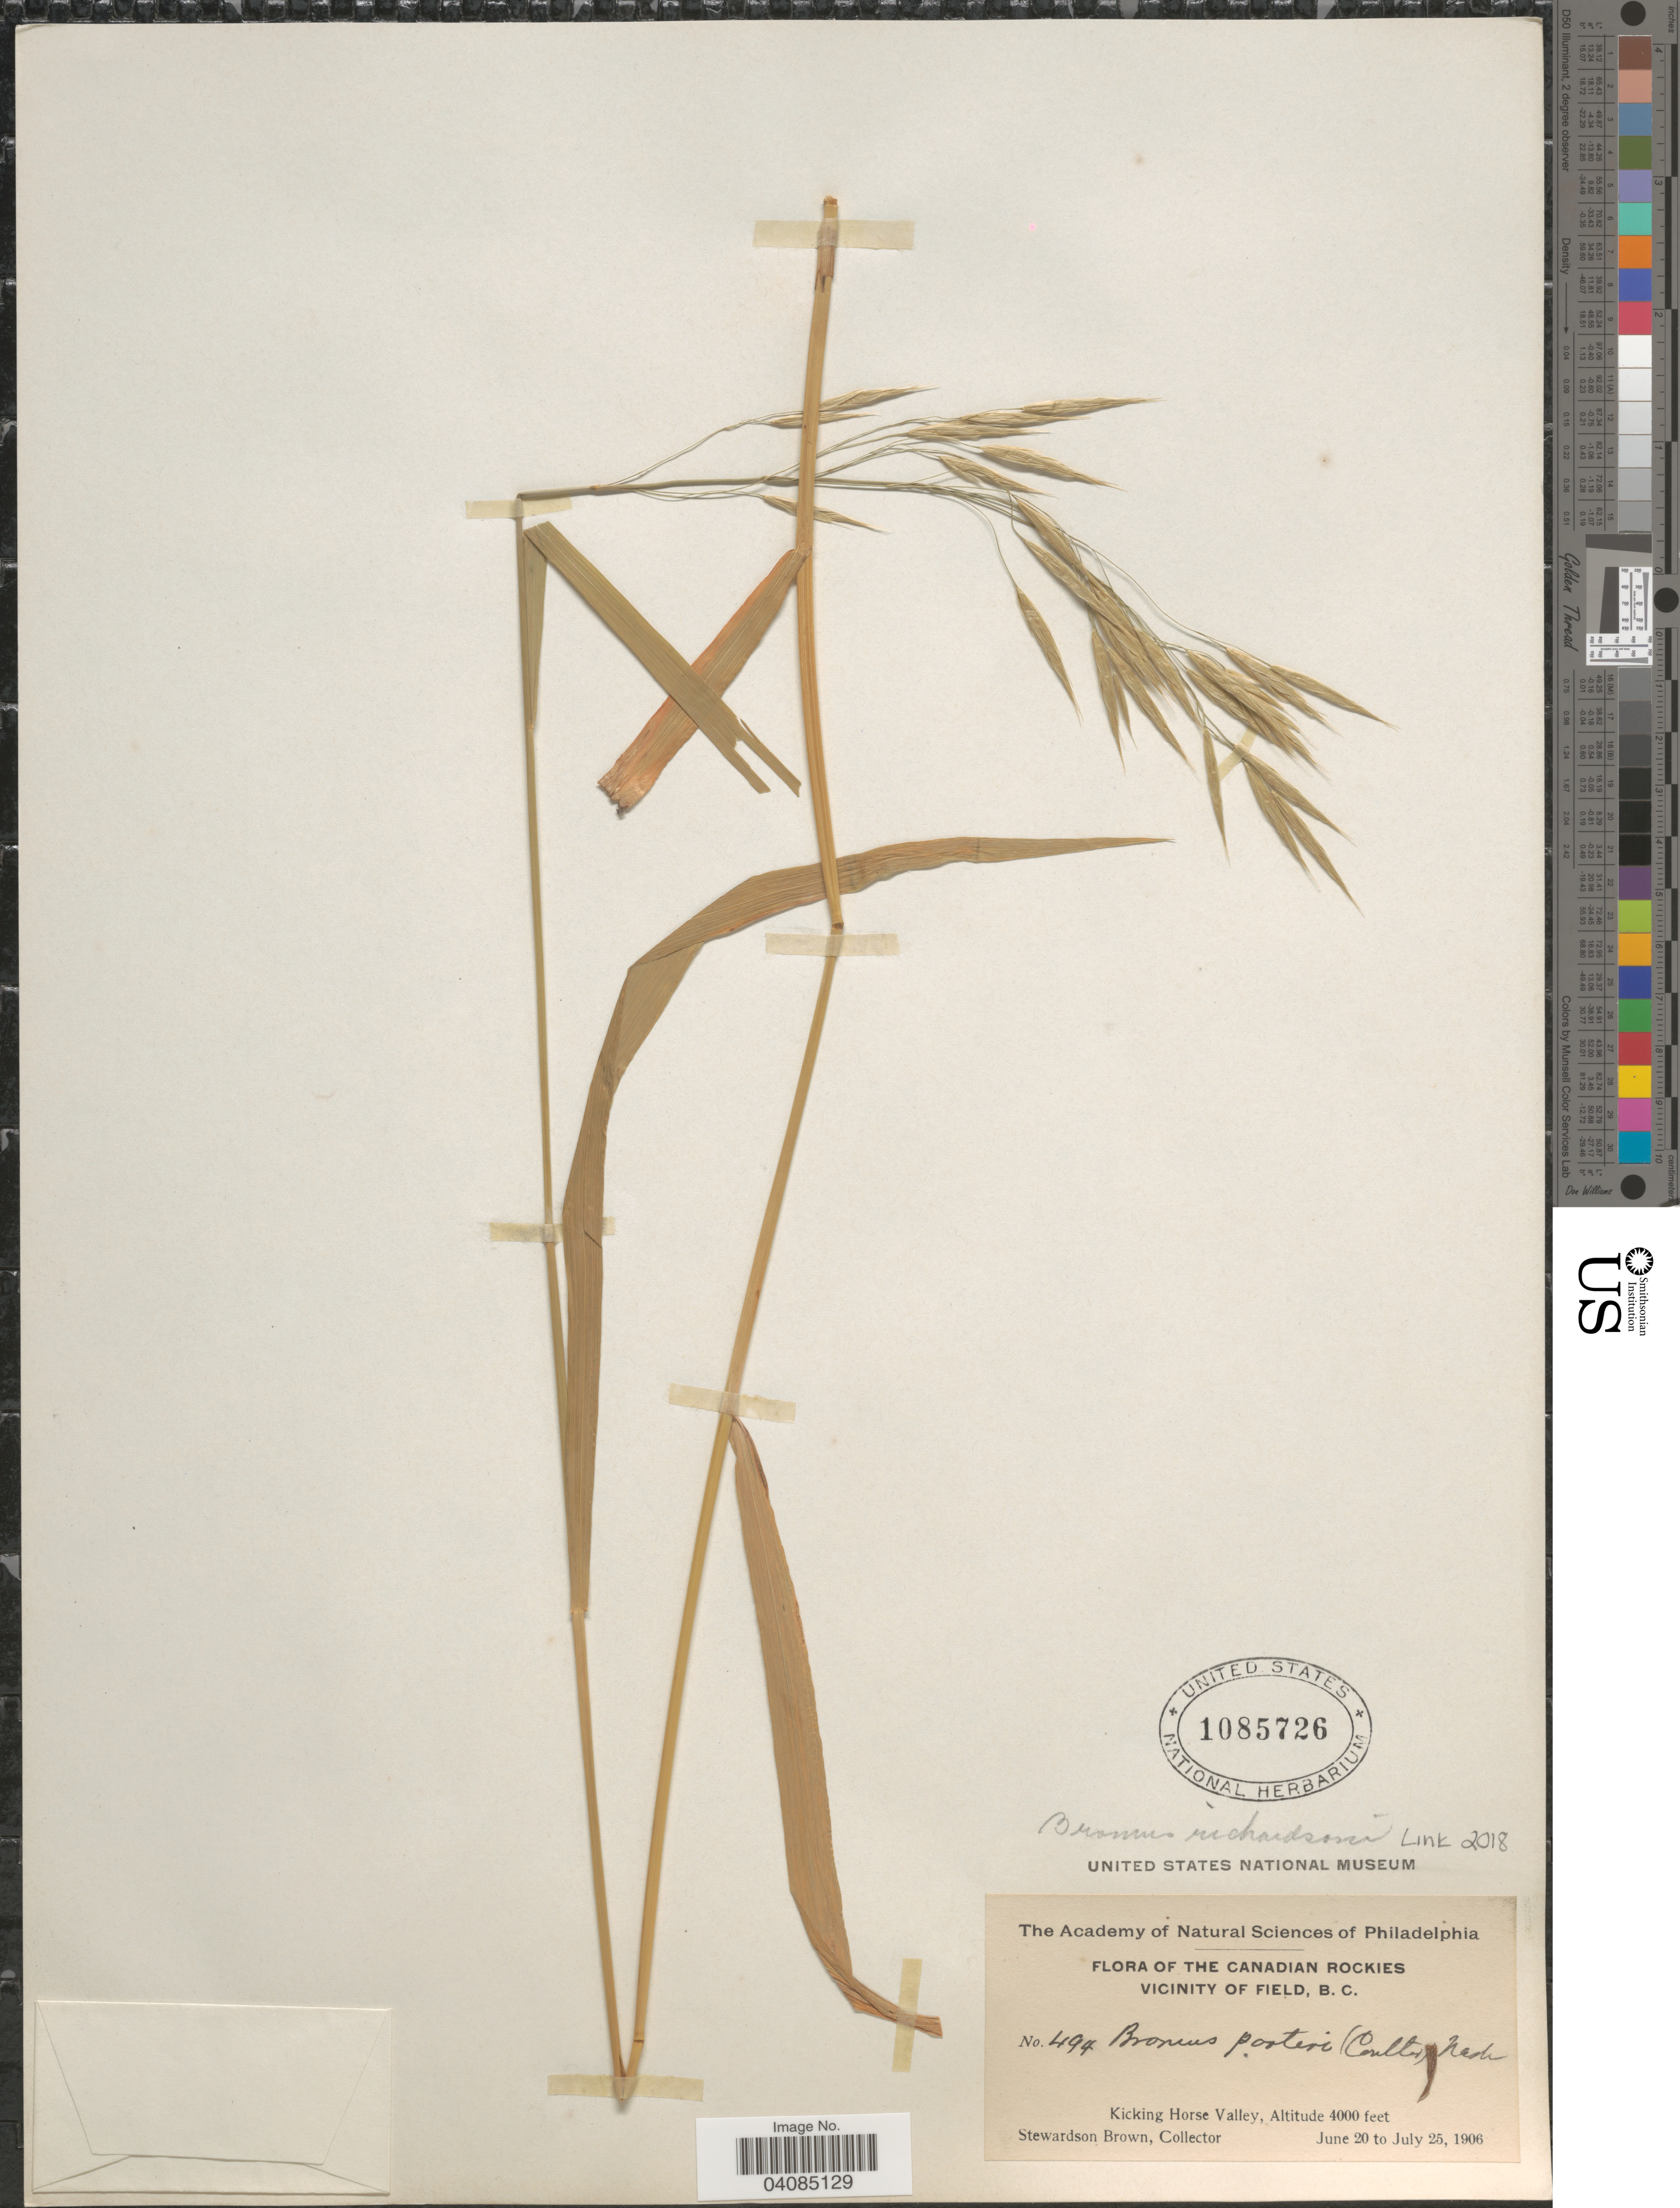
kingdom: Plantae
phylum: Tracheophyta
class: Liliopsida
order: Poales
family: Poaceae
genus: Bromus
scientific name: Bromus richardsonii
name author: Link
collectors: S. Brown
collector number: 494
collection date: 1906-06-20/1906-07-25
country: Canada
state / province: British Columbia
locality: The Canadian Rockies. Vicinity of field. Kicking Horse Valley.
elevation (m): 1219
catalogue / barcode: US 1085726